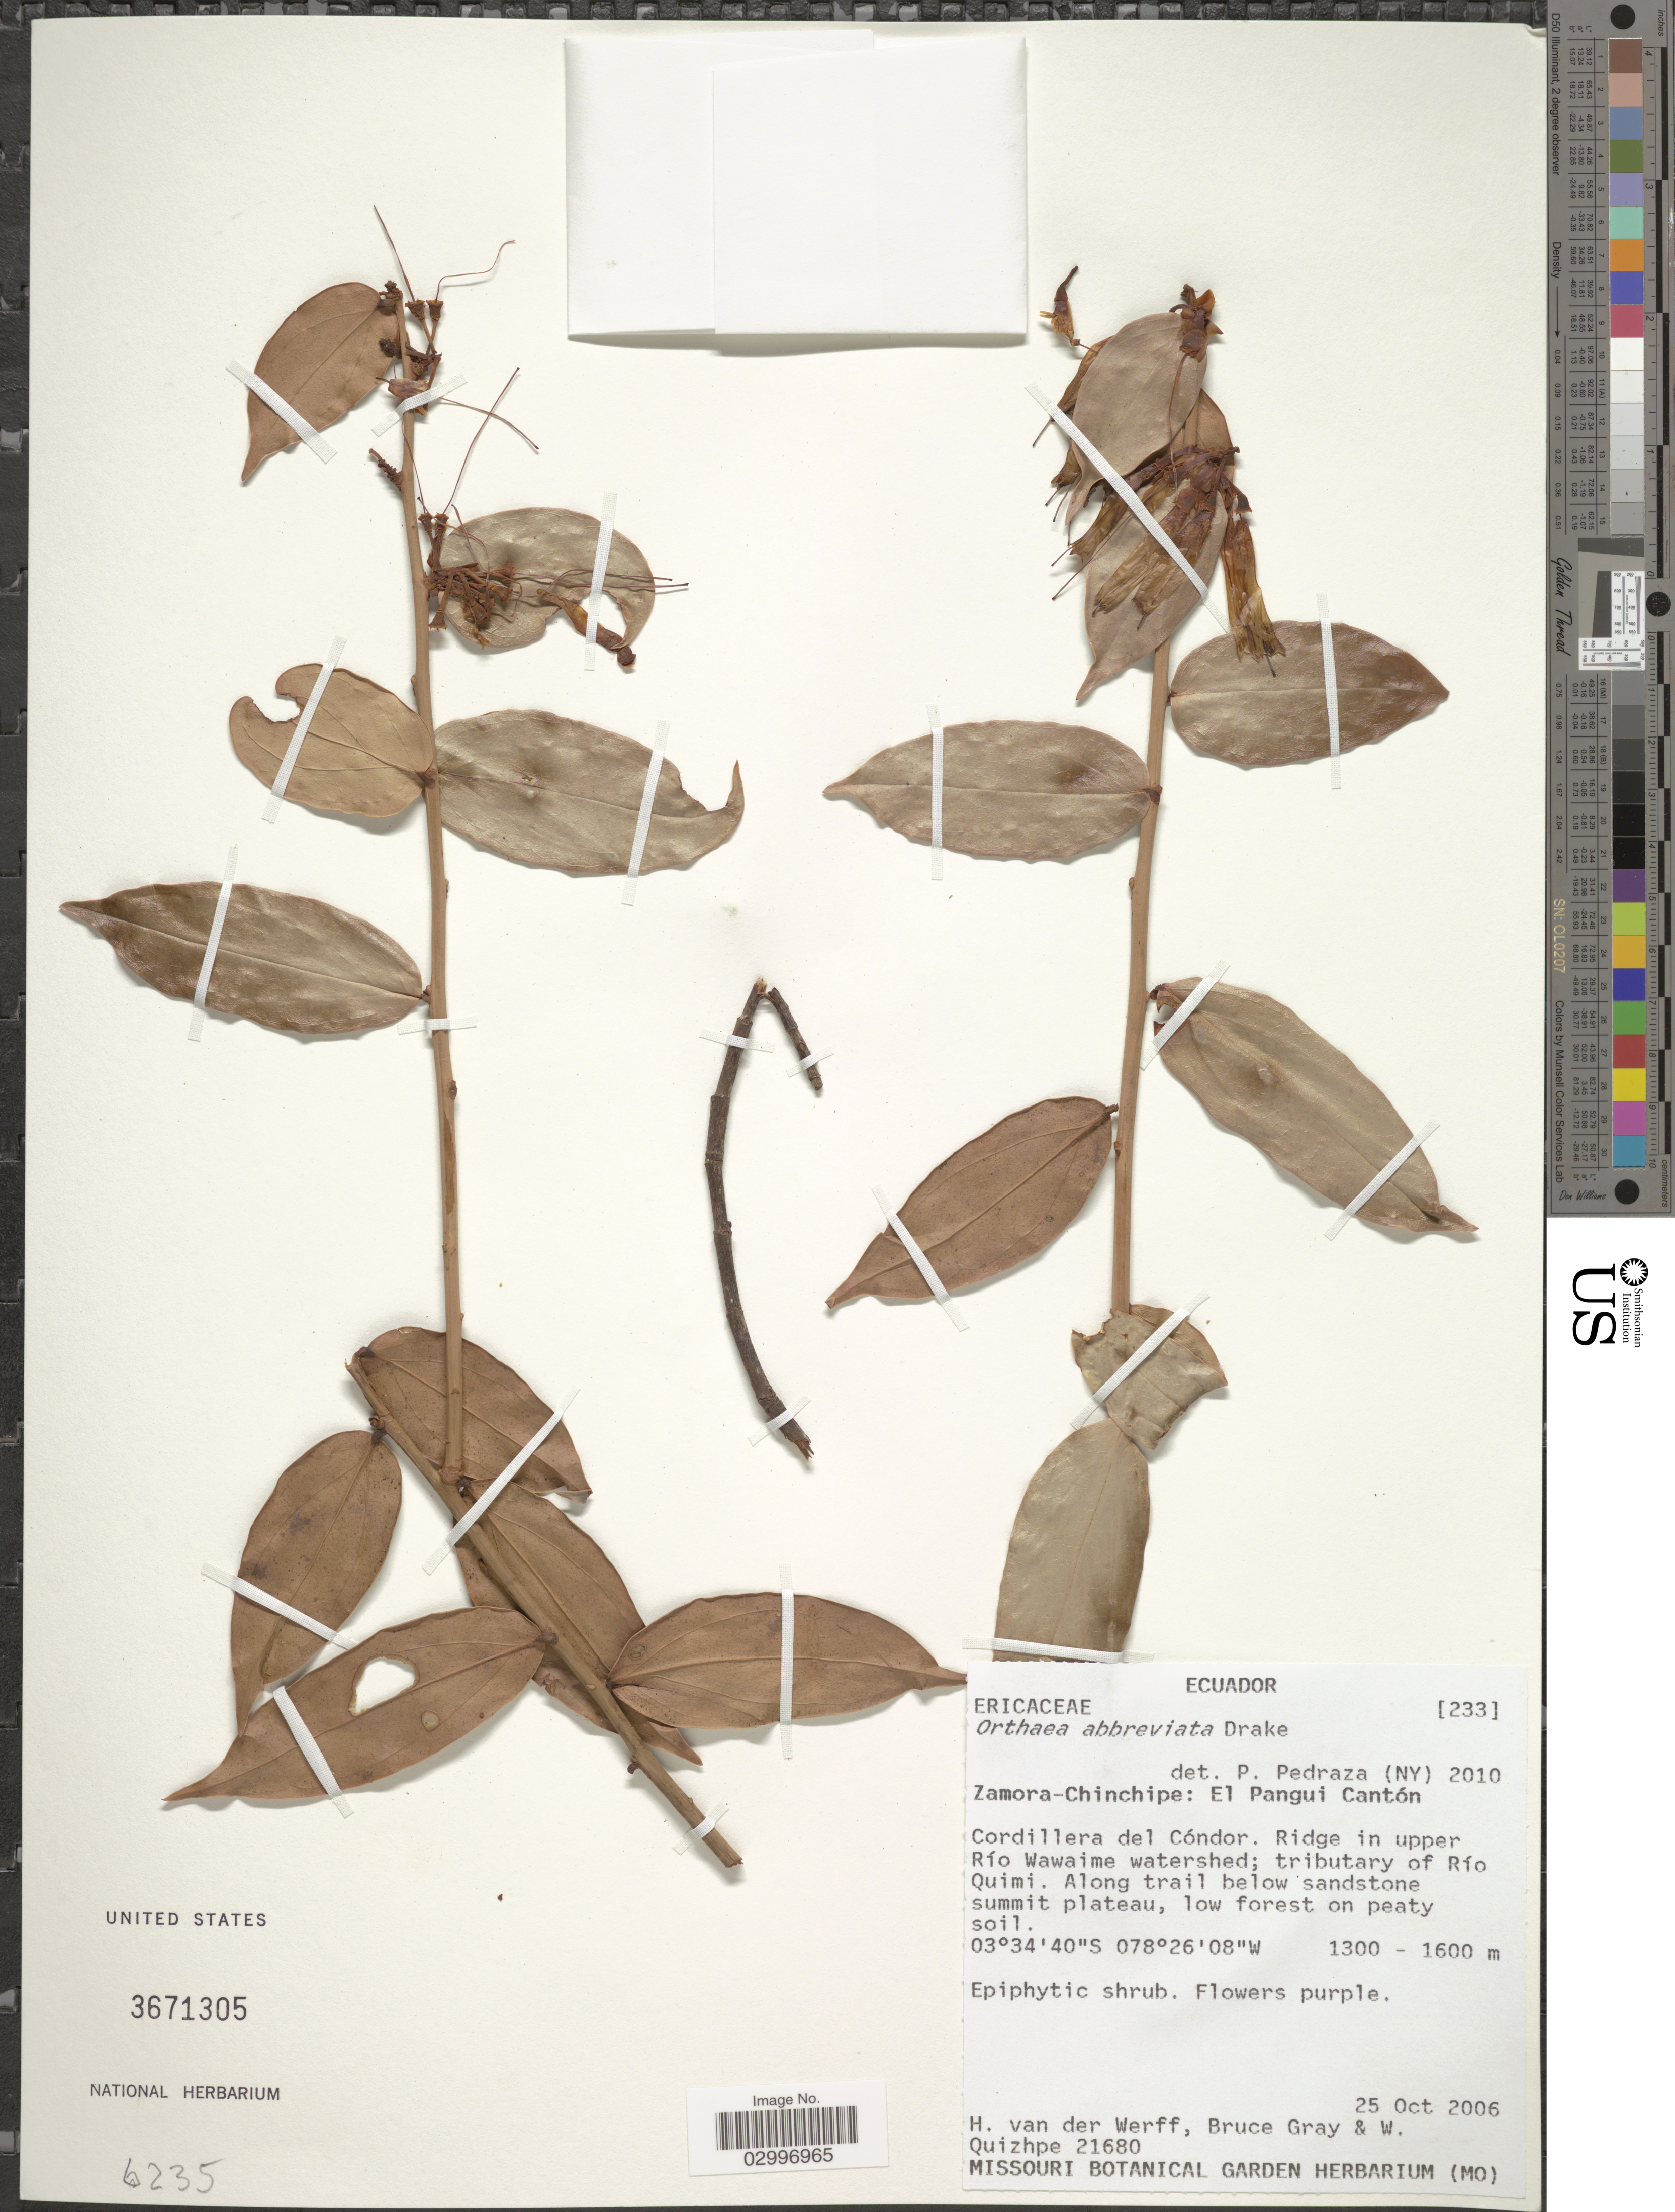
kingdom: Plantae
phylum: Tracheophyta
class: Magnoliopsida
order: Ericales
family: Ericaceae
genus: Orthaea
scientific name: Orthaea abbreviata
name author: Drake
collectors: H. van der Werff, B. Gray & W. Quizhpe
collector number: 21680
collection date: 2006-10-25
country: Ecuador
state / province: Zamora-Chinchipe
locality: El Pangui Cantón. Cordillera del Cóndor. Ridge in upper Río Wawaime watershed; tributary of Río Quimi. Along trail below sandstone summit plateau.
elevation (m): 1300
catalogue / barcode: US 3671305